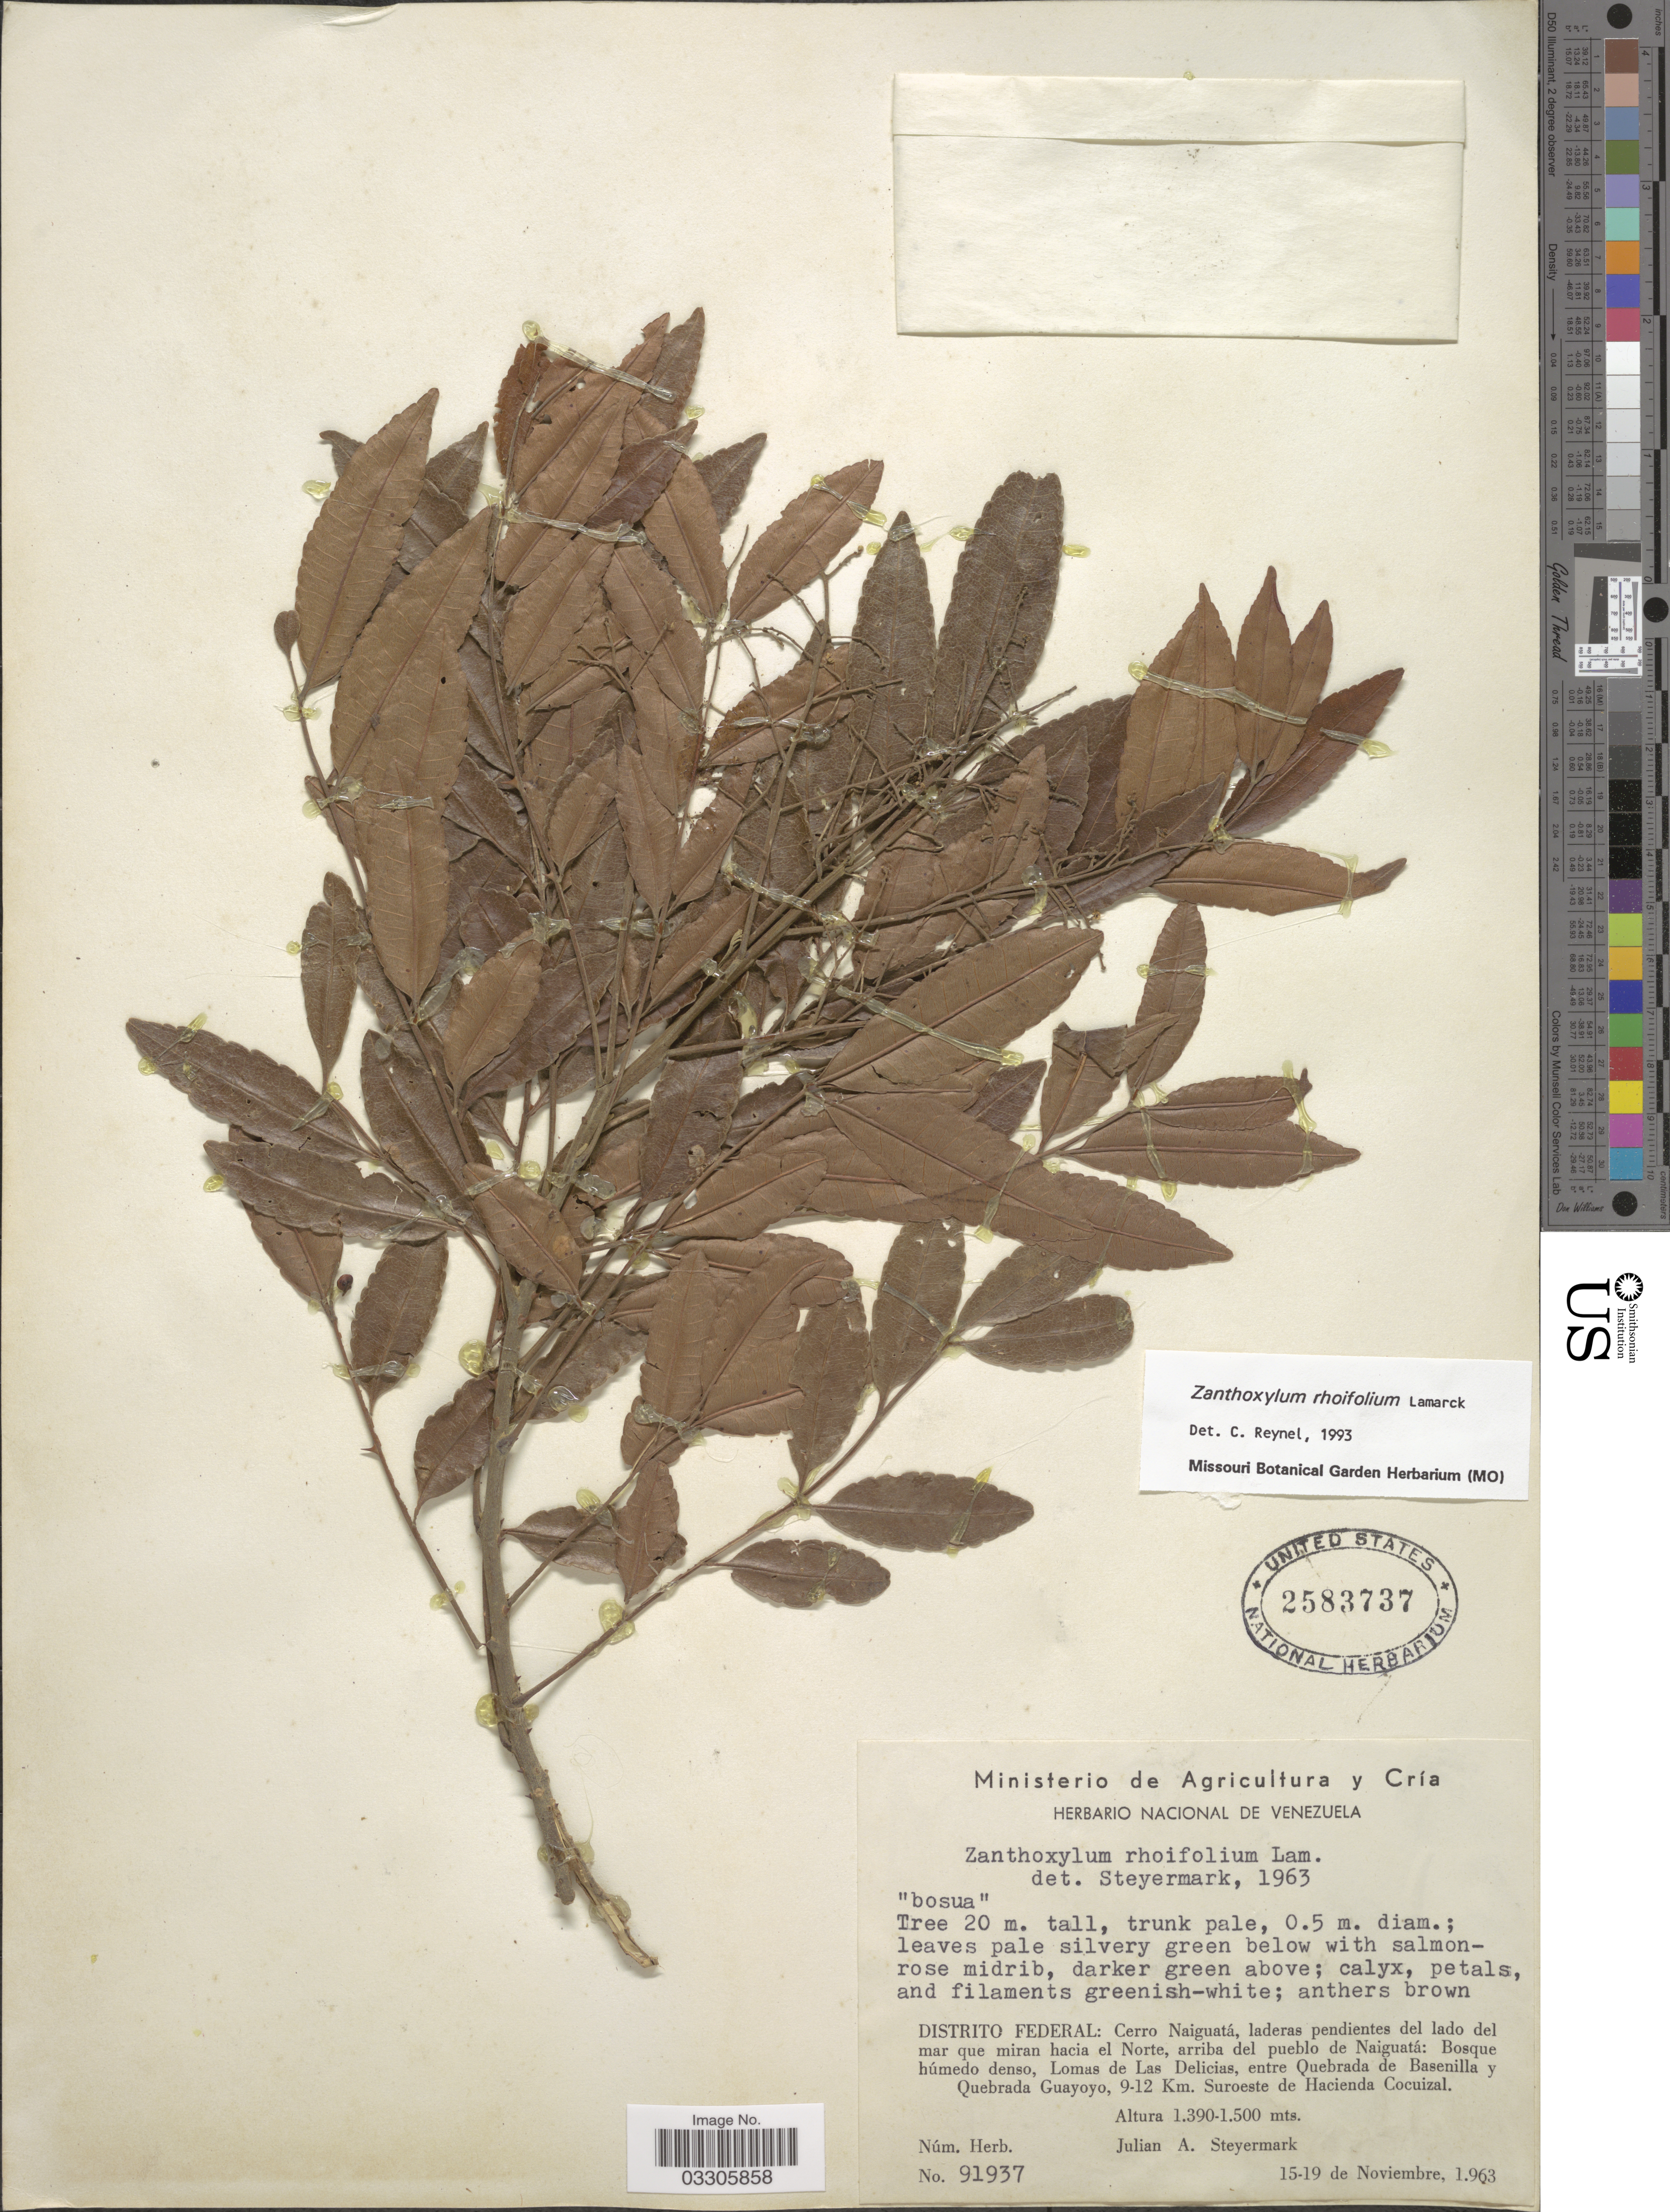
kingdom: Plantae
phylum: Tracheophyta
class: Magnoliopsida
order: Sapindales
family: Rutaceae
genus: Zanthoxylum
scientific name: Zanthoxylum rhoifolium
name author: Lam.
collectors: J. Steyermark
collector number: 91937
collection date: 1963-11-15/1963-11-19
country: Venezuela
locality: Distrito Federal: Cerro Naiguatá, laderas pendientes del lado mar que miran hacia el Norte, arriba del pueblo de Naiguatá: Bosque húmedo denso, Lomas de Las Delicias, entre Quebrada de Basenilla y Quebrada Guayoyo, 9-12 Km. Suroeste de Hacienda Cocuizal.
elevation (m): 1390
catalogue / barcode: US 2583737